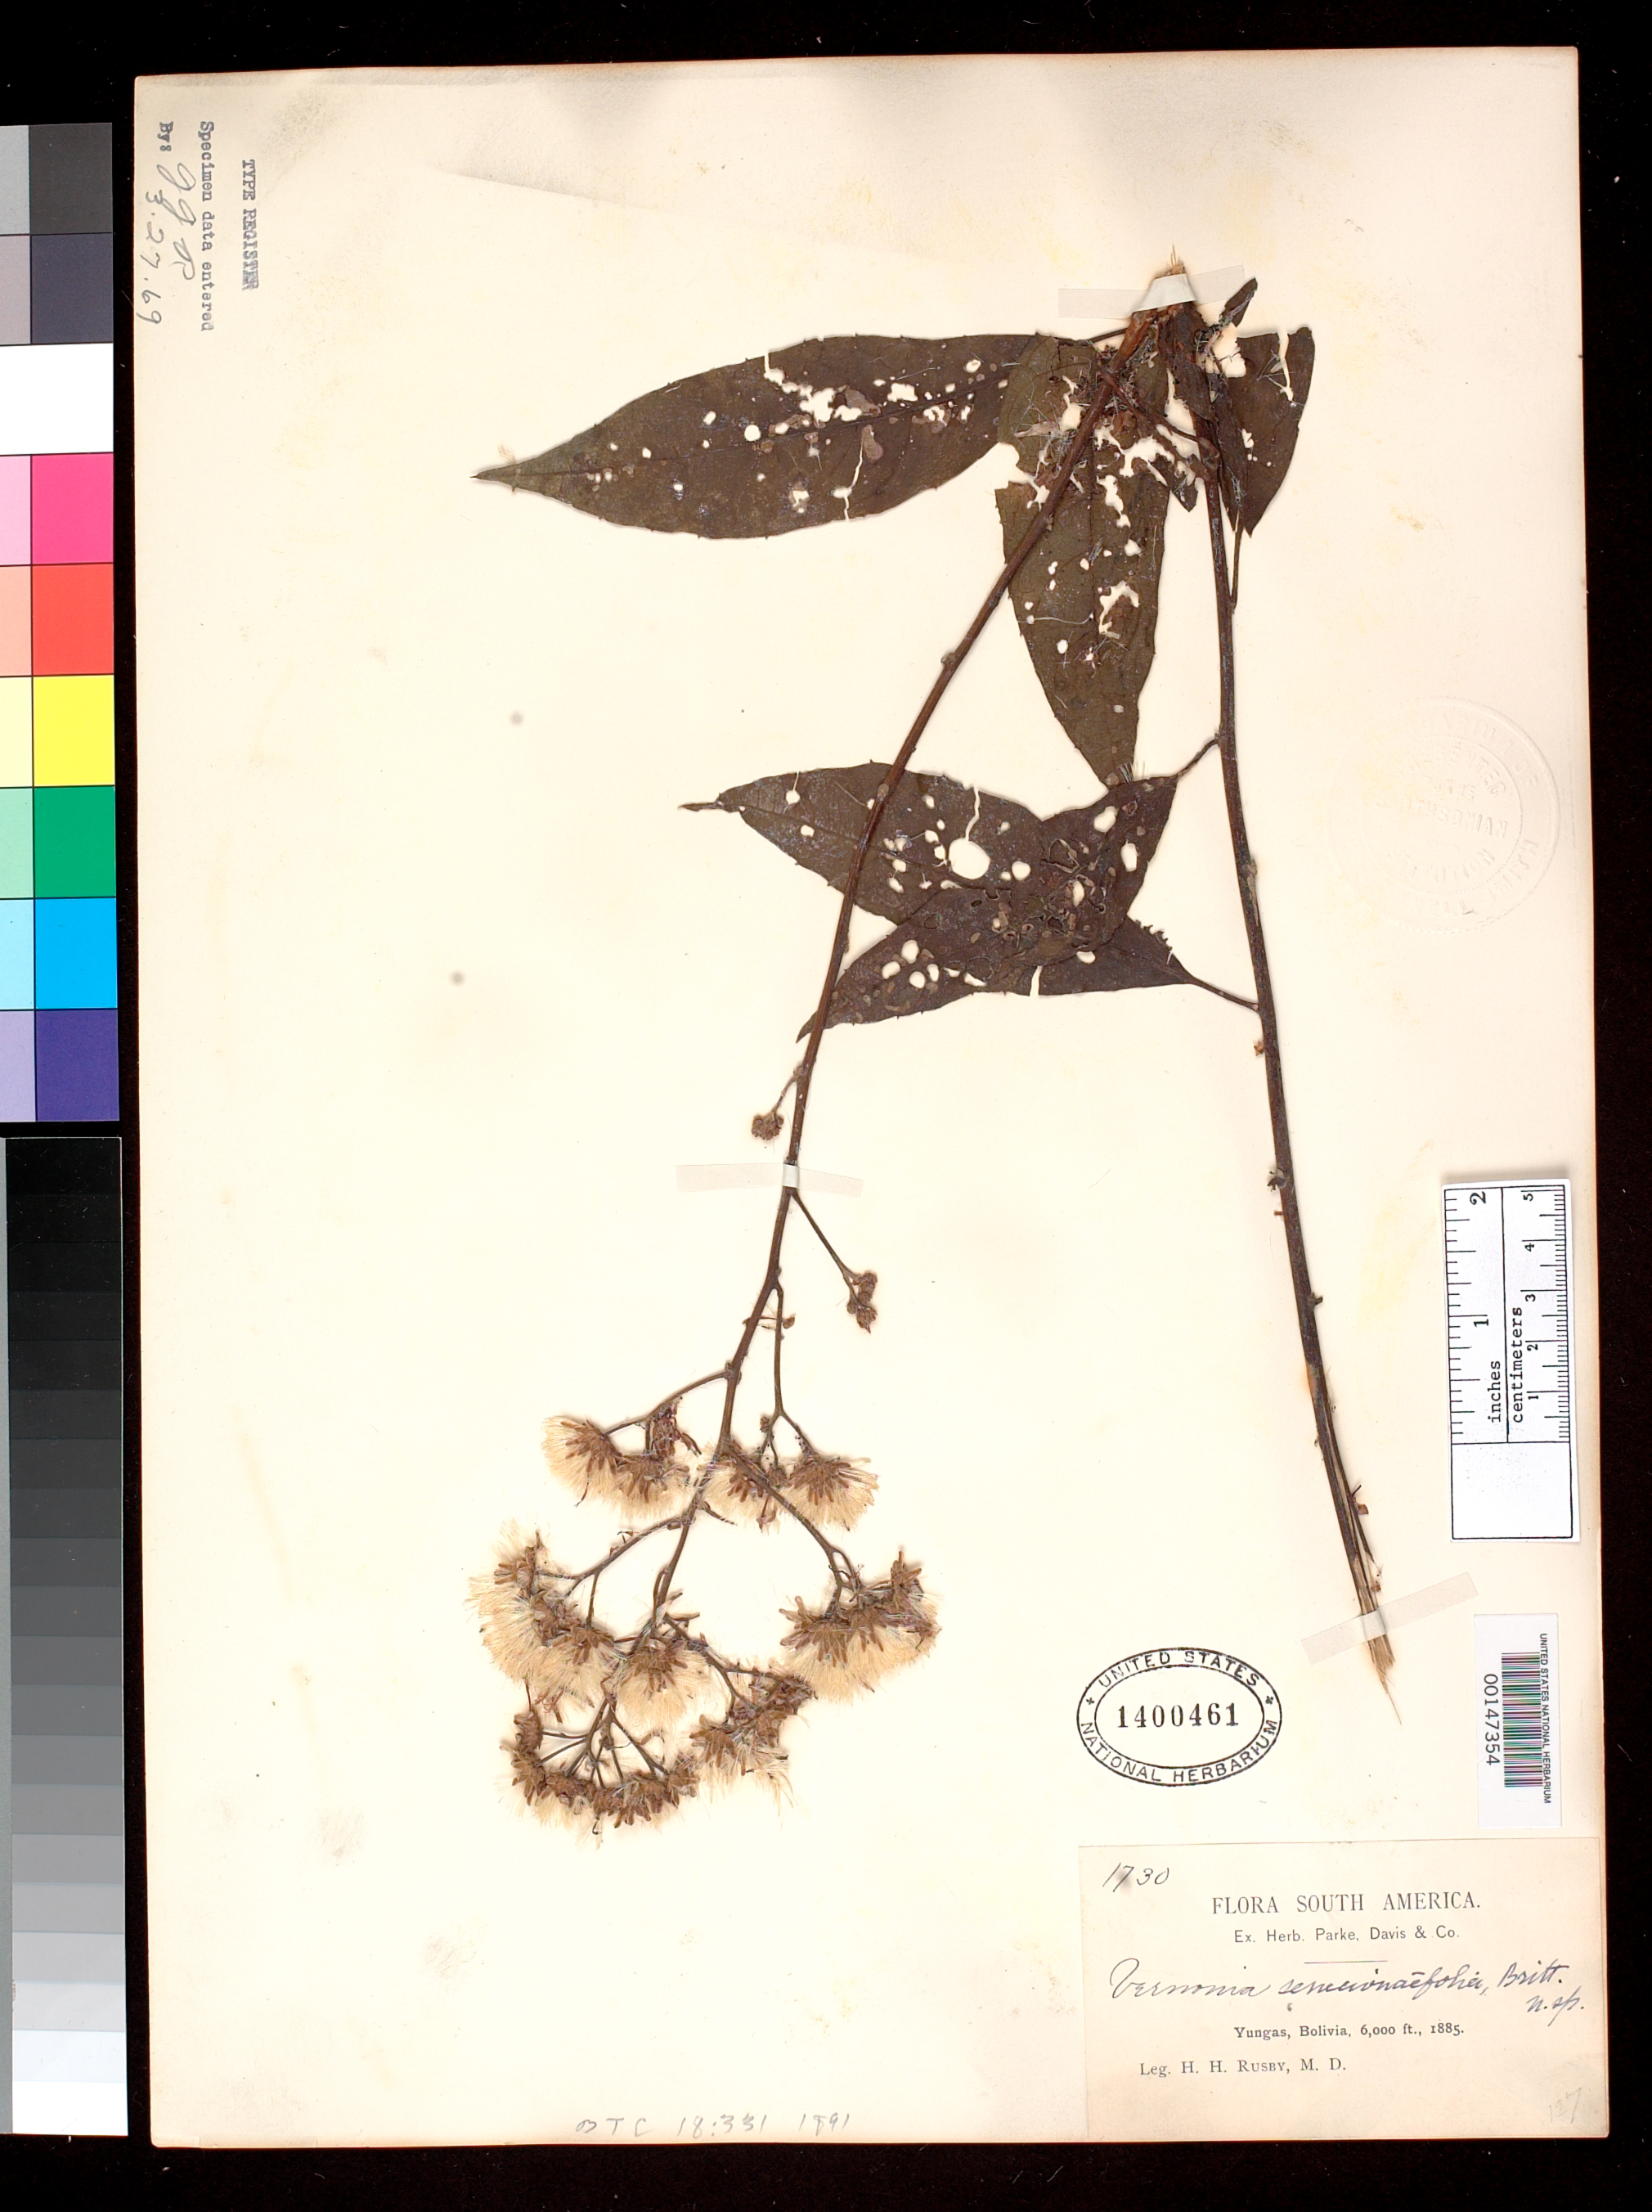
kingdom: Plantae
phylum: Tracheophyta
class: Magnoliopsida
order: Asterales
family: Asteraceae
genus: Vernonia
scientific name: Vernonia senecionaefolia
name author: Britton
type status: Isotype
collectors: H. H. Rusby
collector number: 1730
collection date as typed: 1885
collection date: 1885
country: Bolivia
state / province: La Paz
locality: Yungas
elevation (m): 1829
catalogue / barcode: US 1400461